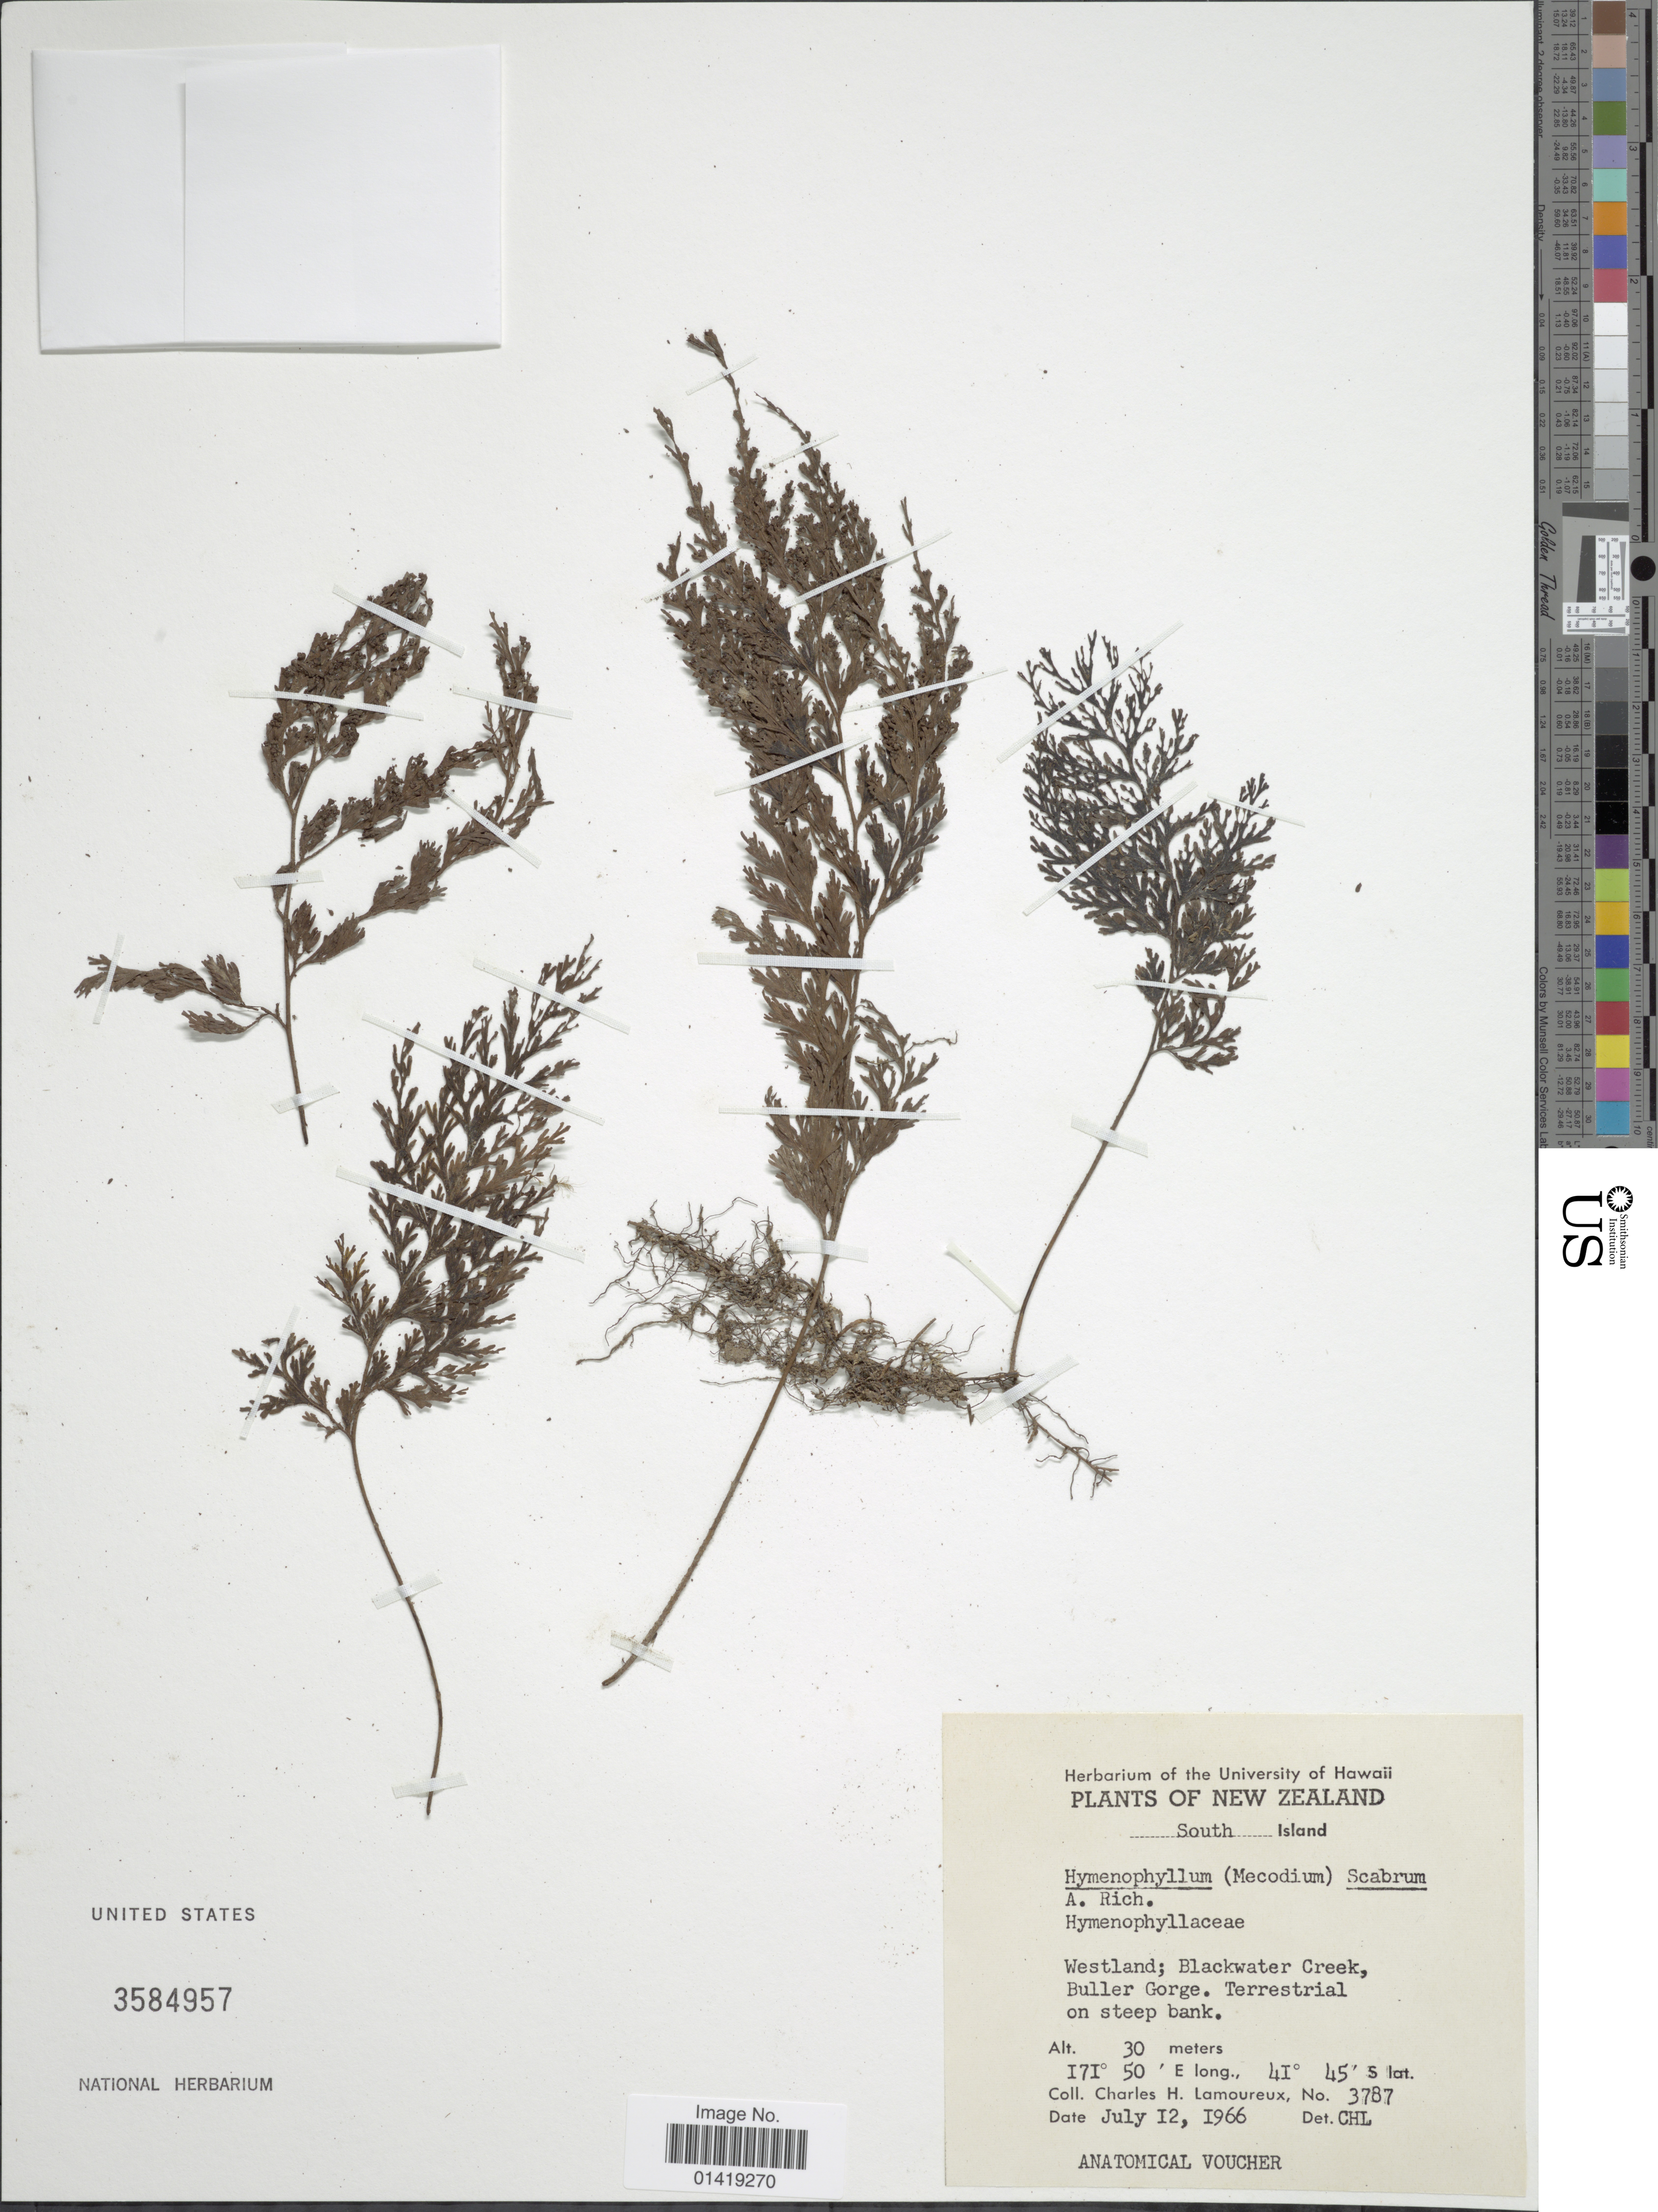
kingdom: Plantae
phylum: Tracheophyta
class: Polypodiopsida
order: Hymenophyllales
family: Hymenophyllaceae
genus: Hymenophyllum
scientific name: Hymenophyllum scabrum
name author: A. Rich.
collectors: C. H. Lamoureux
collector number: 3787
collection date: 1966-07-12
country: New Zealand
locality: South Island Westland Blackwater Creek Buller Gorge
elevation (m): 30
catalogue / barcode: US 3584957